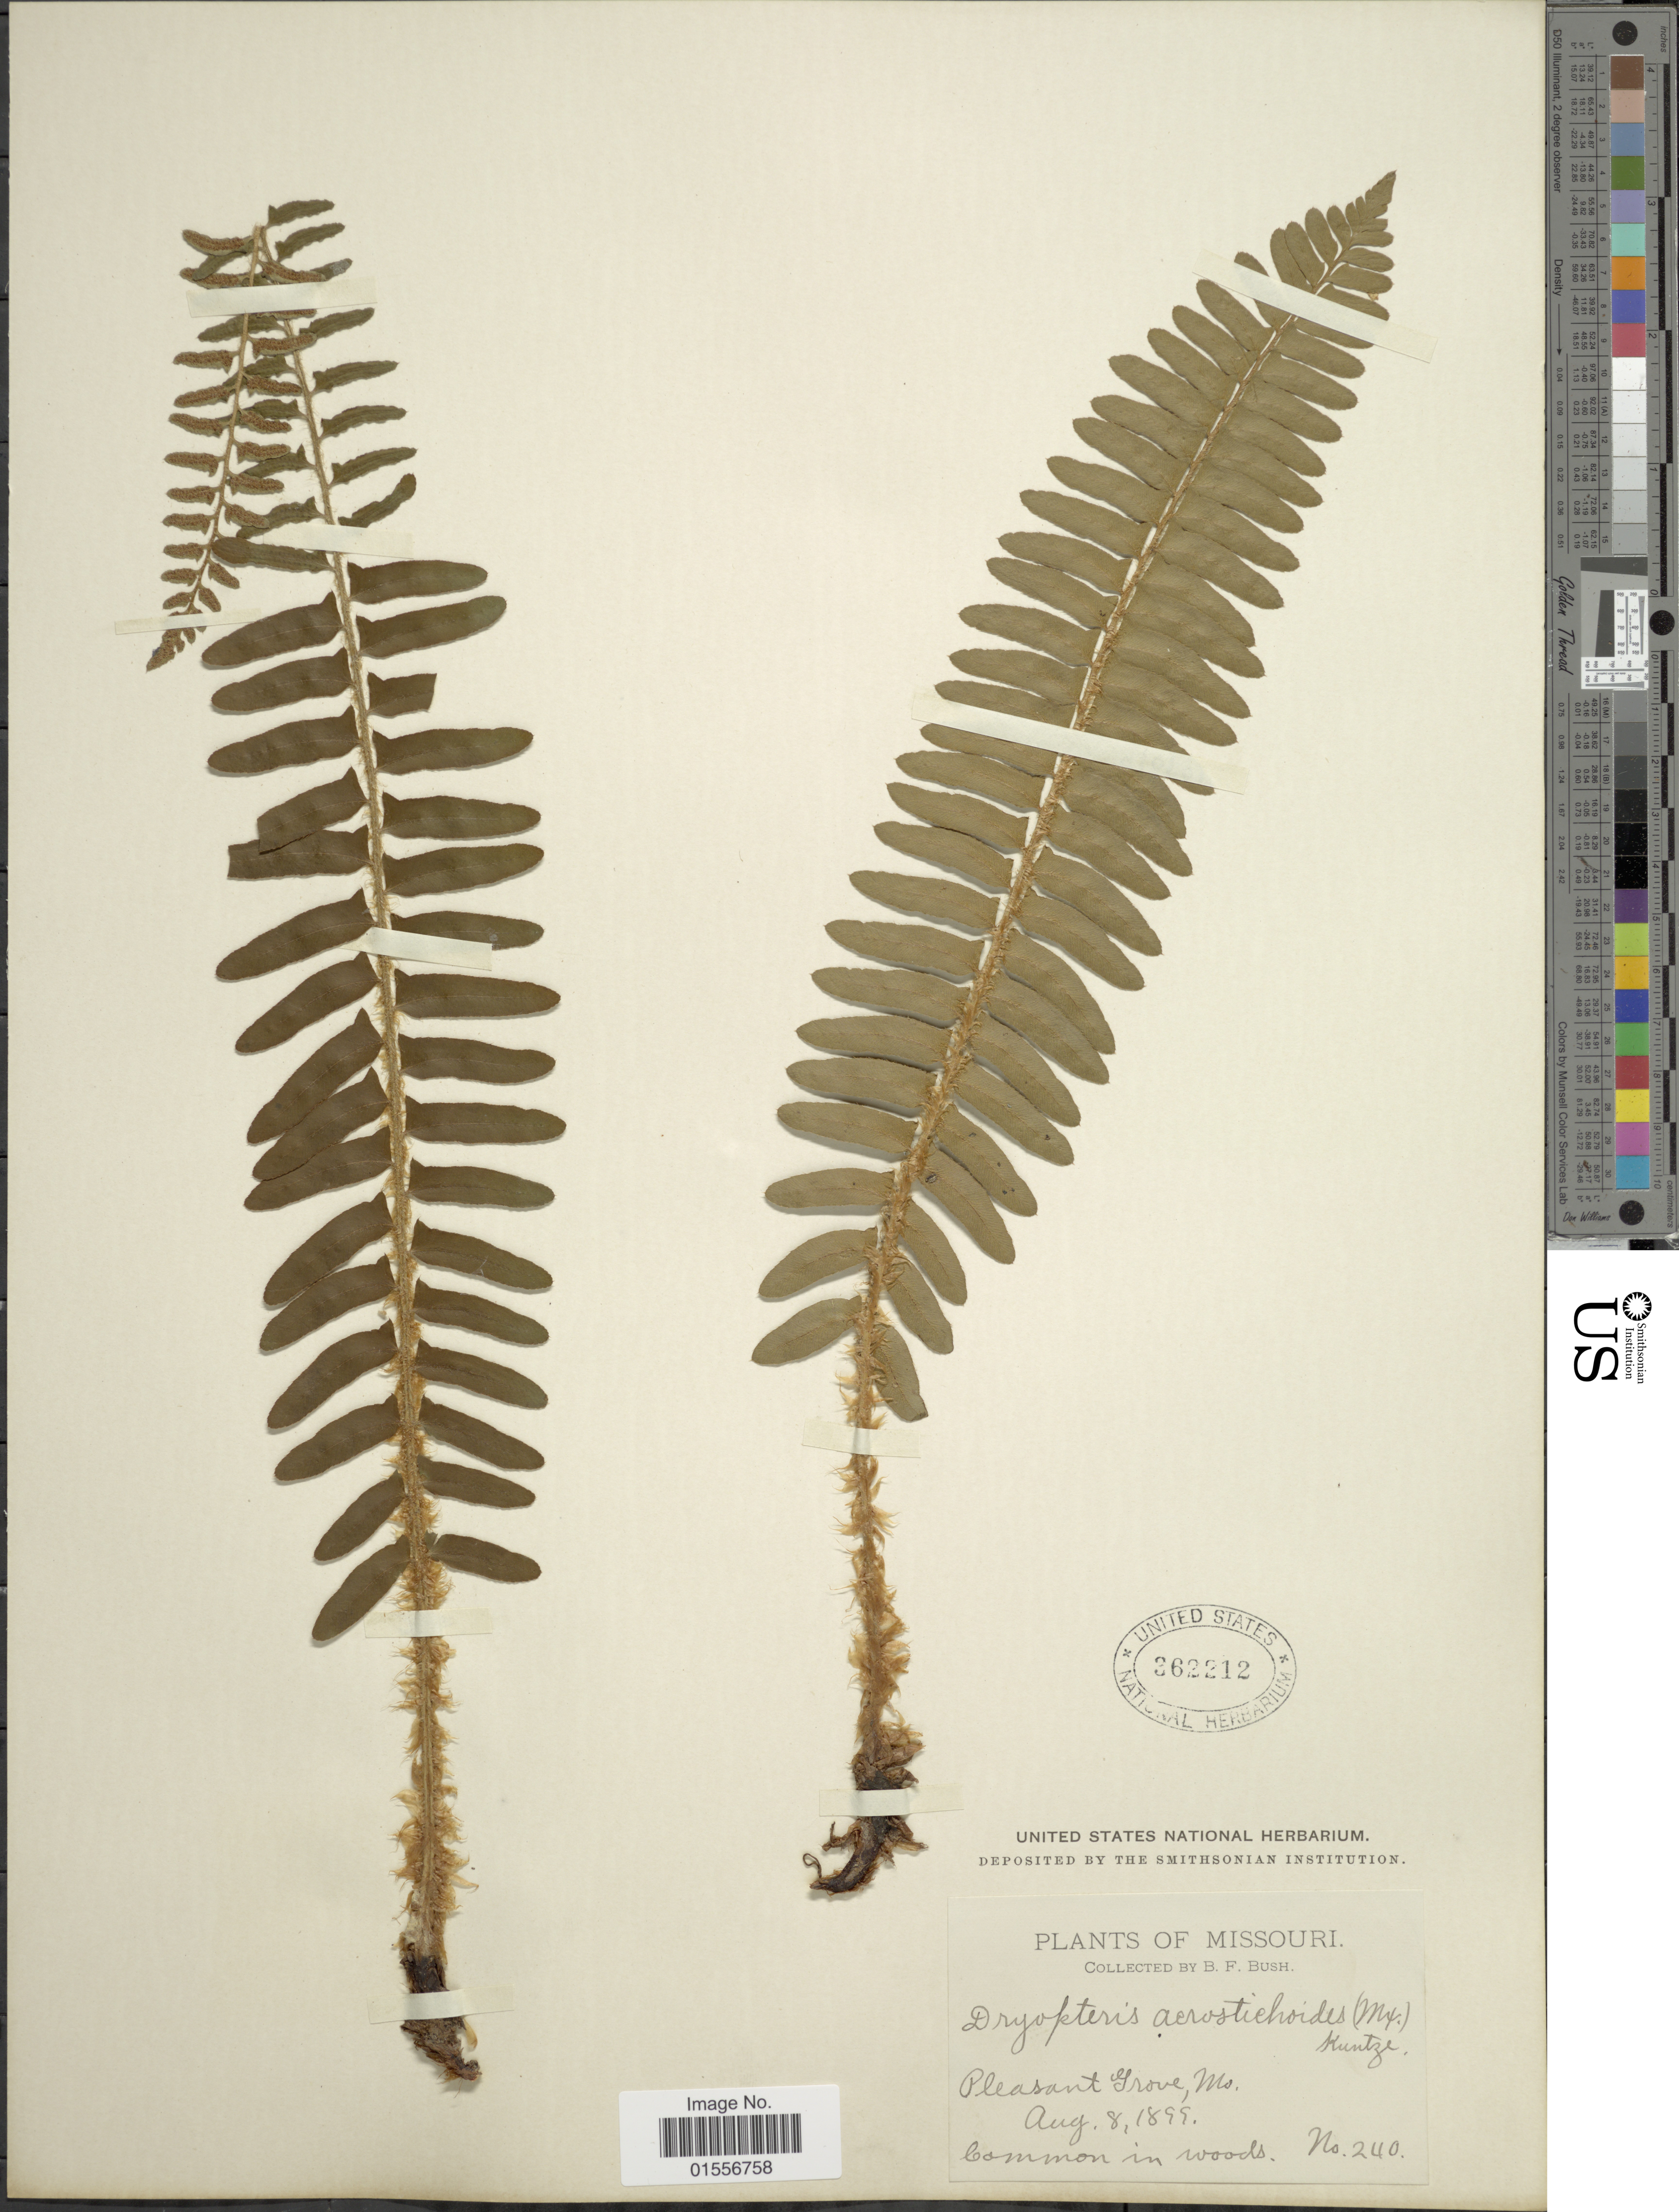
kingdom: Plantae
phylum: Tracheophyta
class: Polypodiopsida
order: Polypodiales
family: Dryopteridaceae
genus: Polystichum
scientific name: Polystichum acrostichoides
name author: (Michx.) Schott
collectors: B. F. Bush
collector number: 240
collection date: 1899-08-08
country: United States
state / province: Missouri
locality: Pleasant Grove.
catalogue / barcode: US 362212